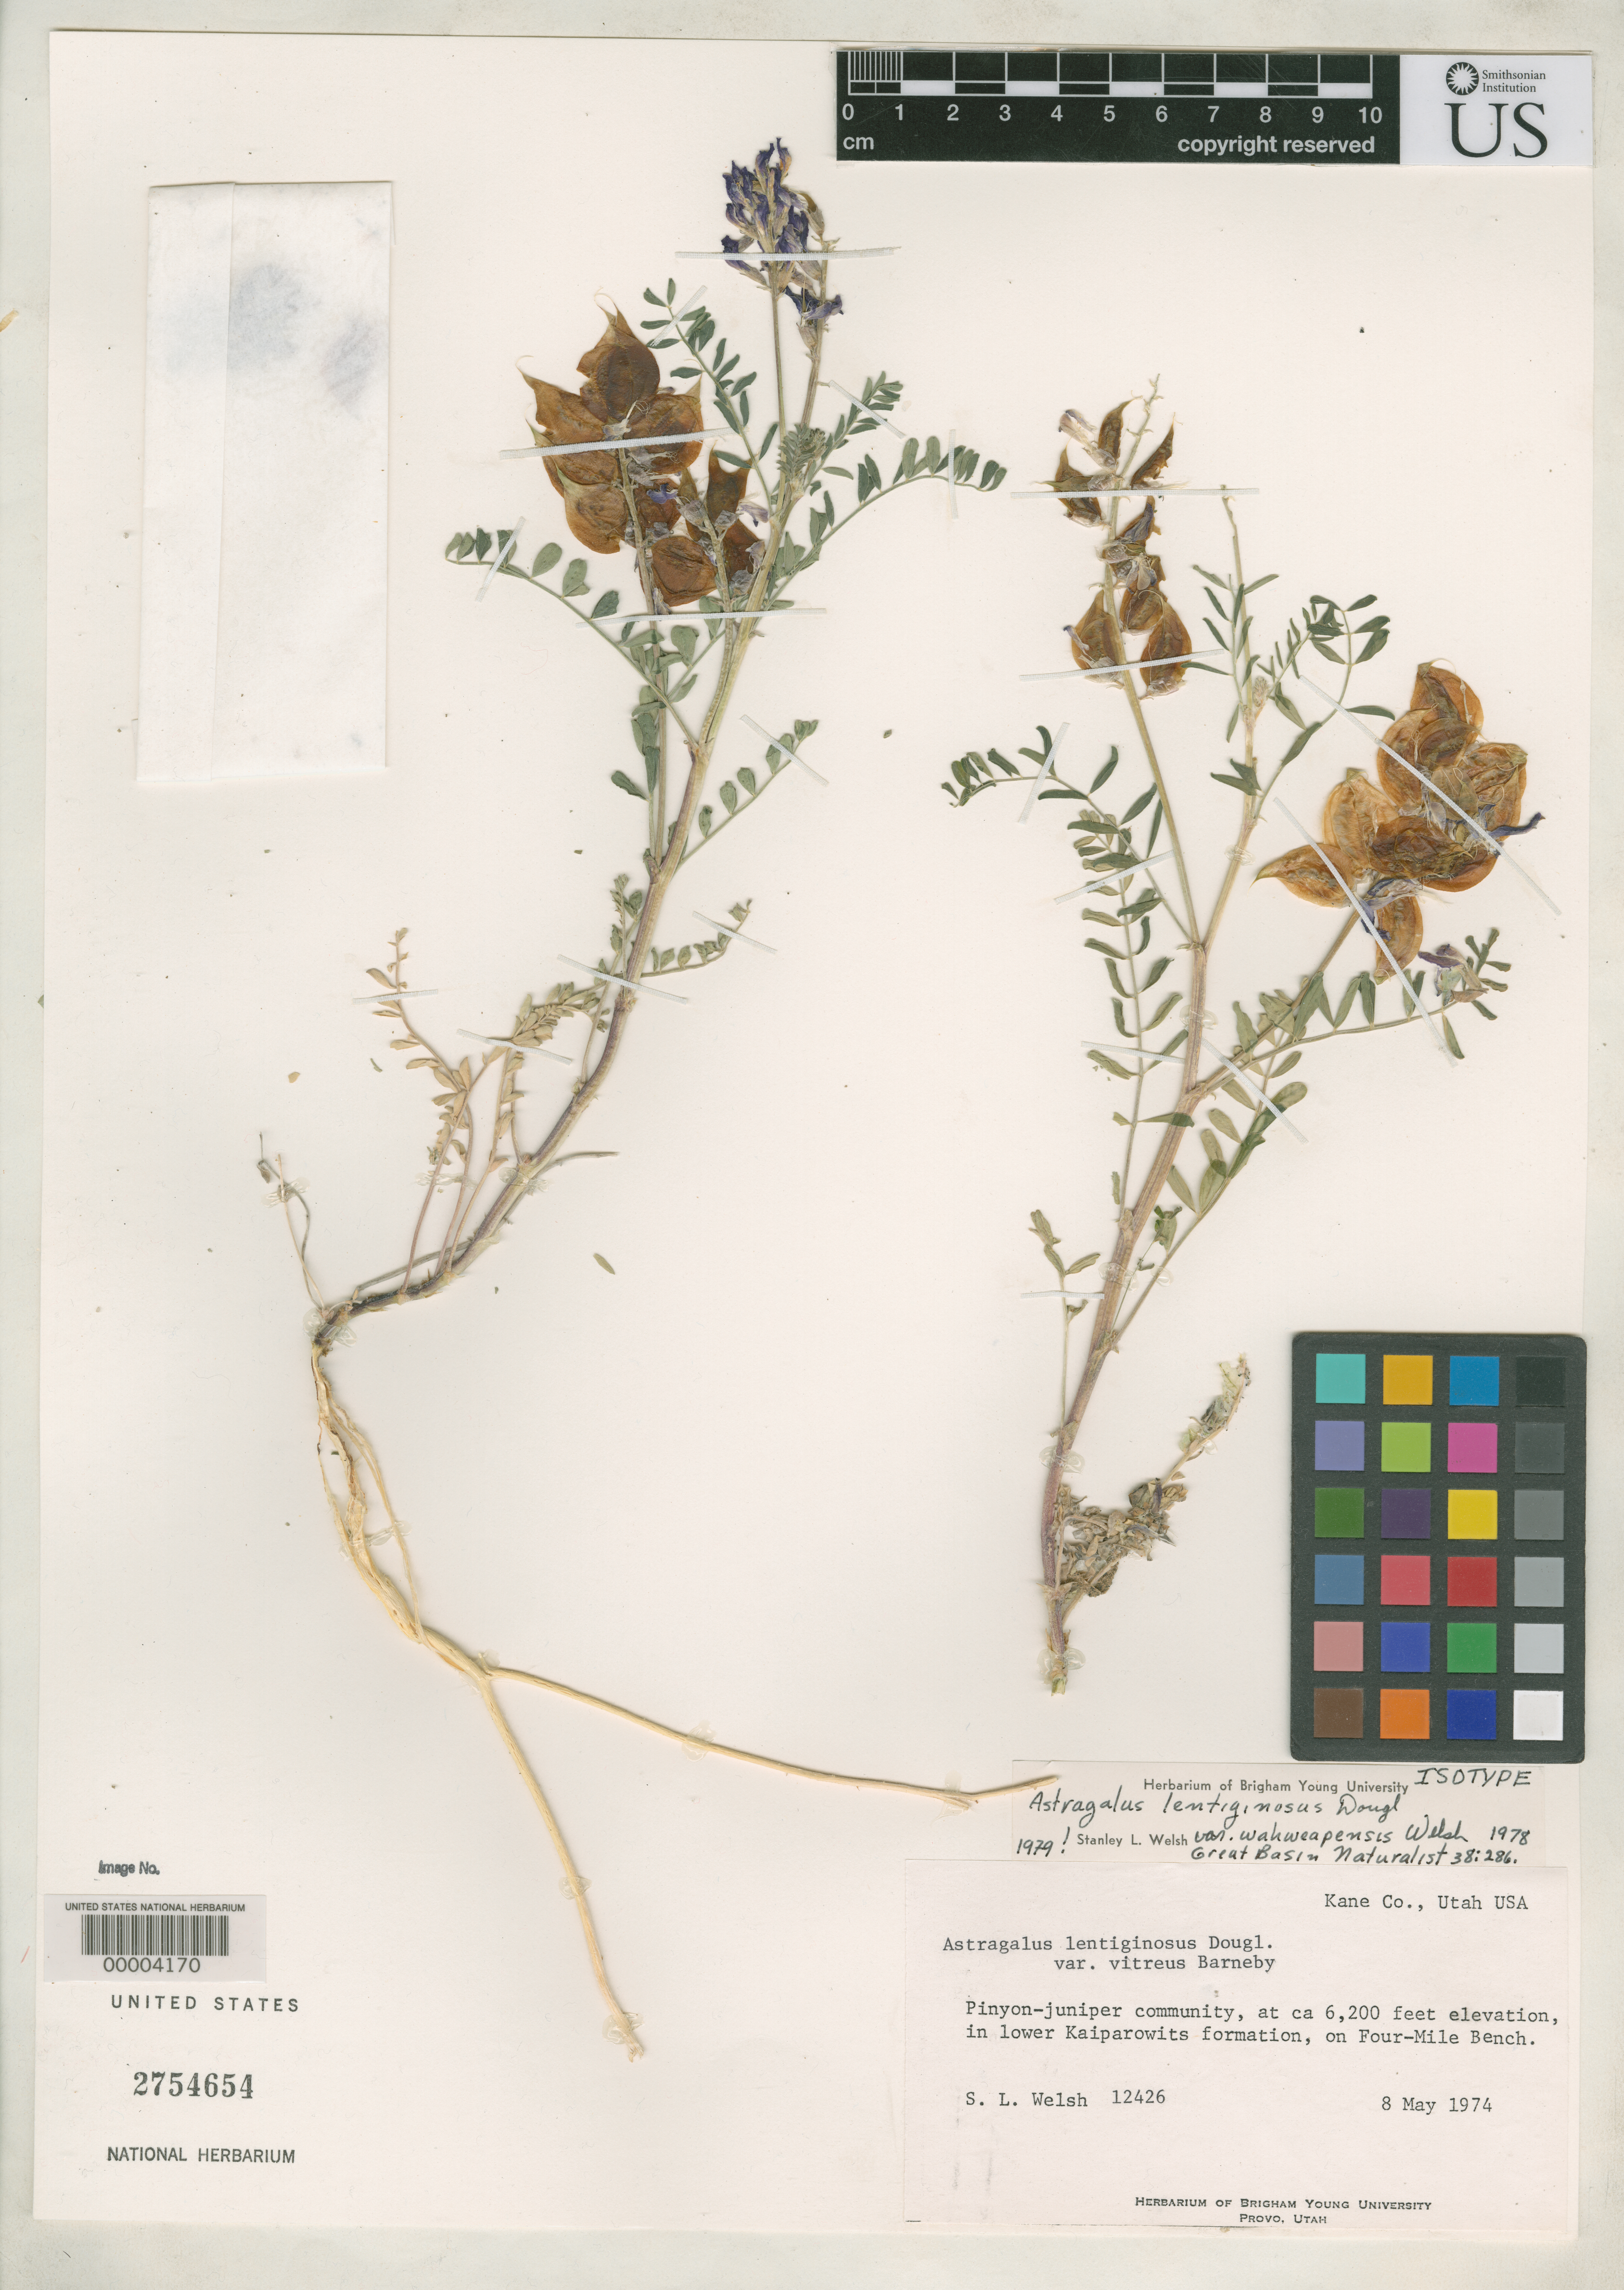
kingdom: Plantae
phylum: Tracheophyta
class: Magnoliopsida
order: Fabales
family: Fabaceae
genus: Astragalus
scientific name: Astragalus lentiginosus var. wahweapensis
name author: S.L. Welsh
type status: Isotype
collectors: S. Welsh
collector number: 12426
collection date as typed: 08 May 1974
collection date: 1974-05-08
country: United States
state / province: Utah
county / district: Kane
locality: Lower Kaiparowitz formation; alt. 6200 ft.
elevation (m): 1890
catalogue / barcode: US 2754654